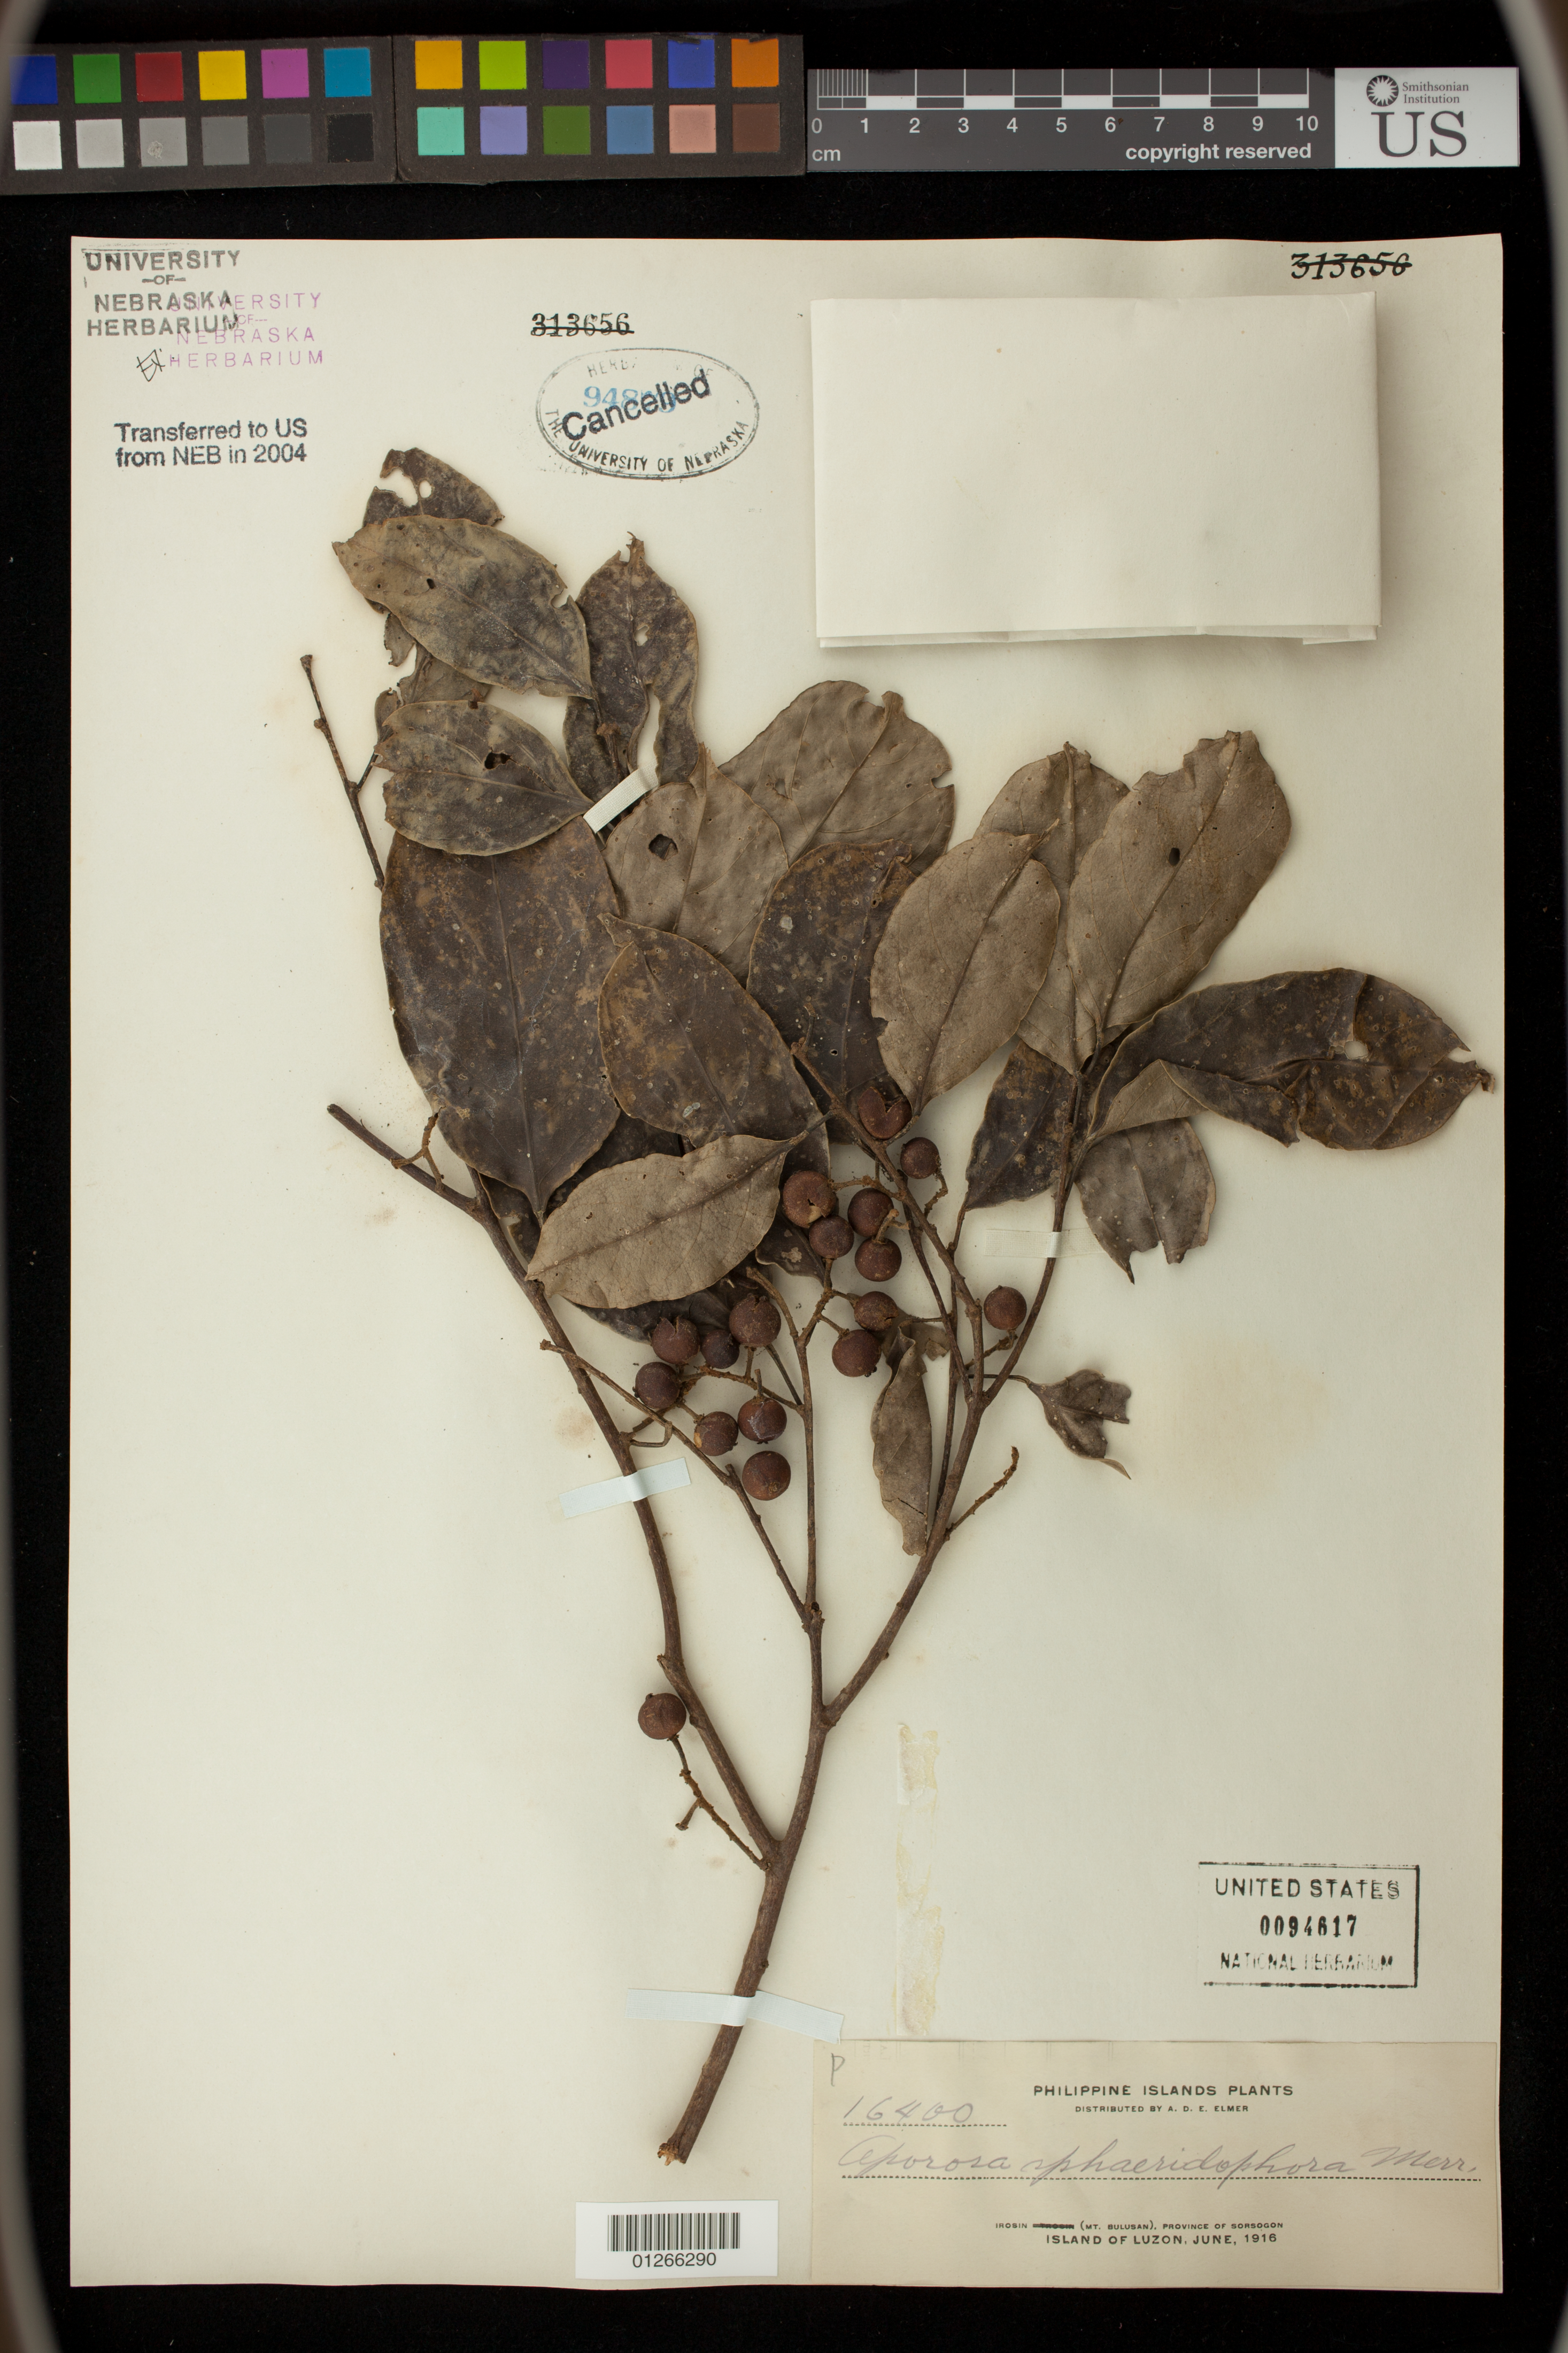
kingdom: Plantae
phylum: Tracheophyta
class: Magnoliopsida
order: Malpighiales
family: Phyllanthaceae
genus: Aporosa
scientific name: Aporosa sphaeridiophora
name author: Merr.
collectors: A. D. E. Elmer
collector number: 16400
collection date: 1916-06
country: Philippines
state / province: Bicol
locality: Irosin (Mt. Bulusan), Province of Sorsogon.